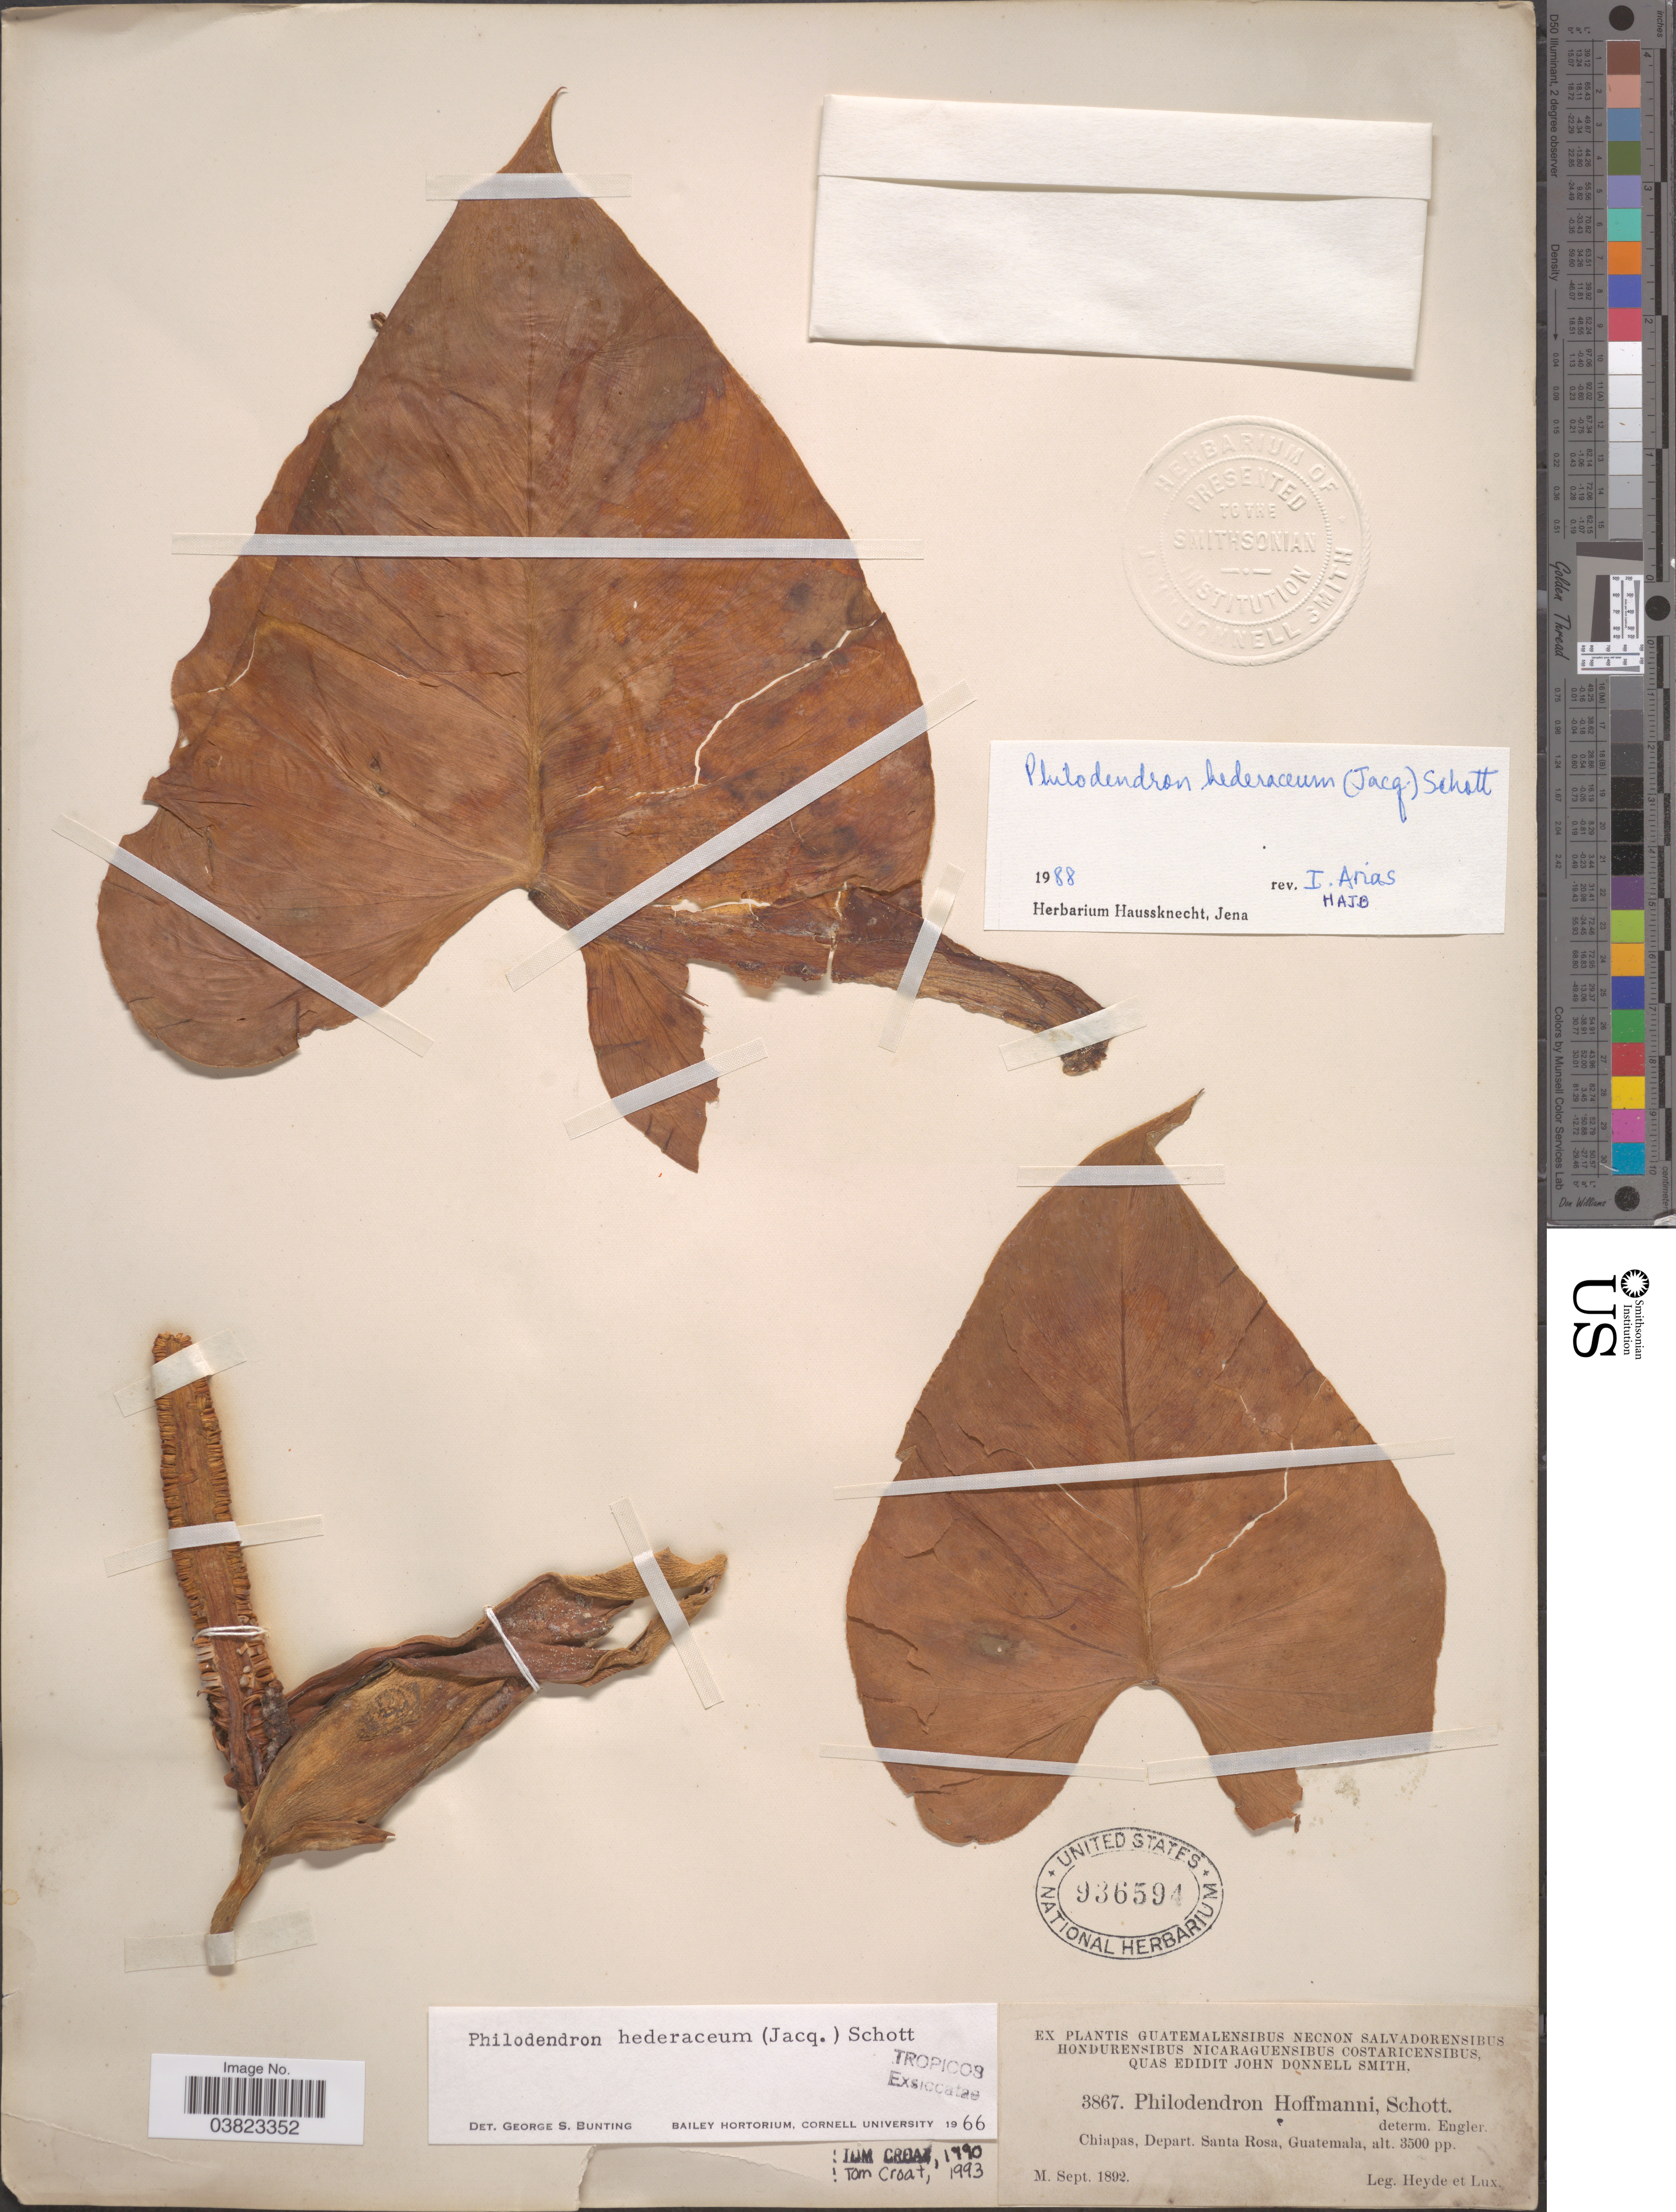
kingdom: Plantae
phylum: Tracheophyta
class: Liliopsida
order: Alismatales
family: Araceae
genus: Philodendron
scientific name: Philodendron hederaceum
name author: (Jacq.) Schott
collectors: Heyde & Lux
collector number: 3867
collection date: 1892-09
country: Mexico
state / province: Chiapas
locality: Depart. Santa Rosa.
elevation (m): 1067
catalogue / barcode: US 936594